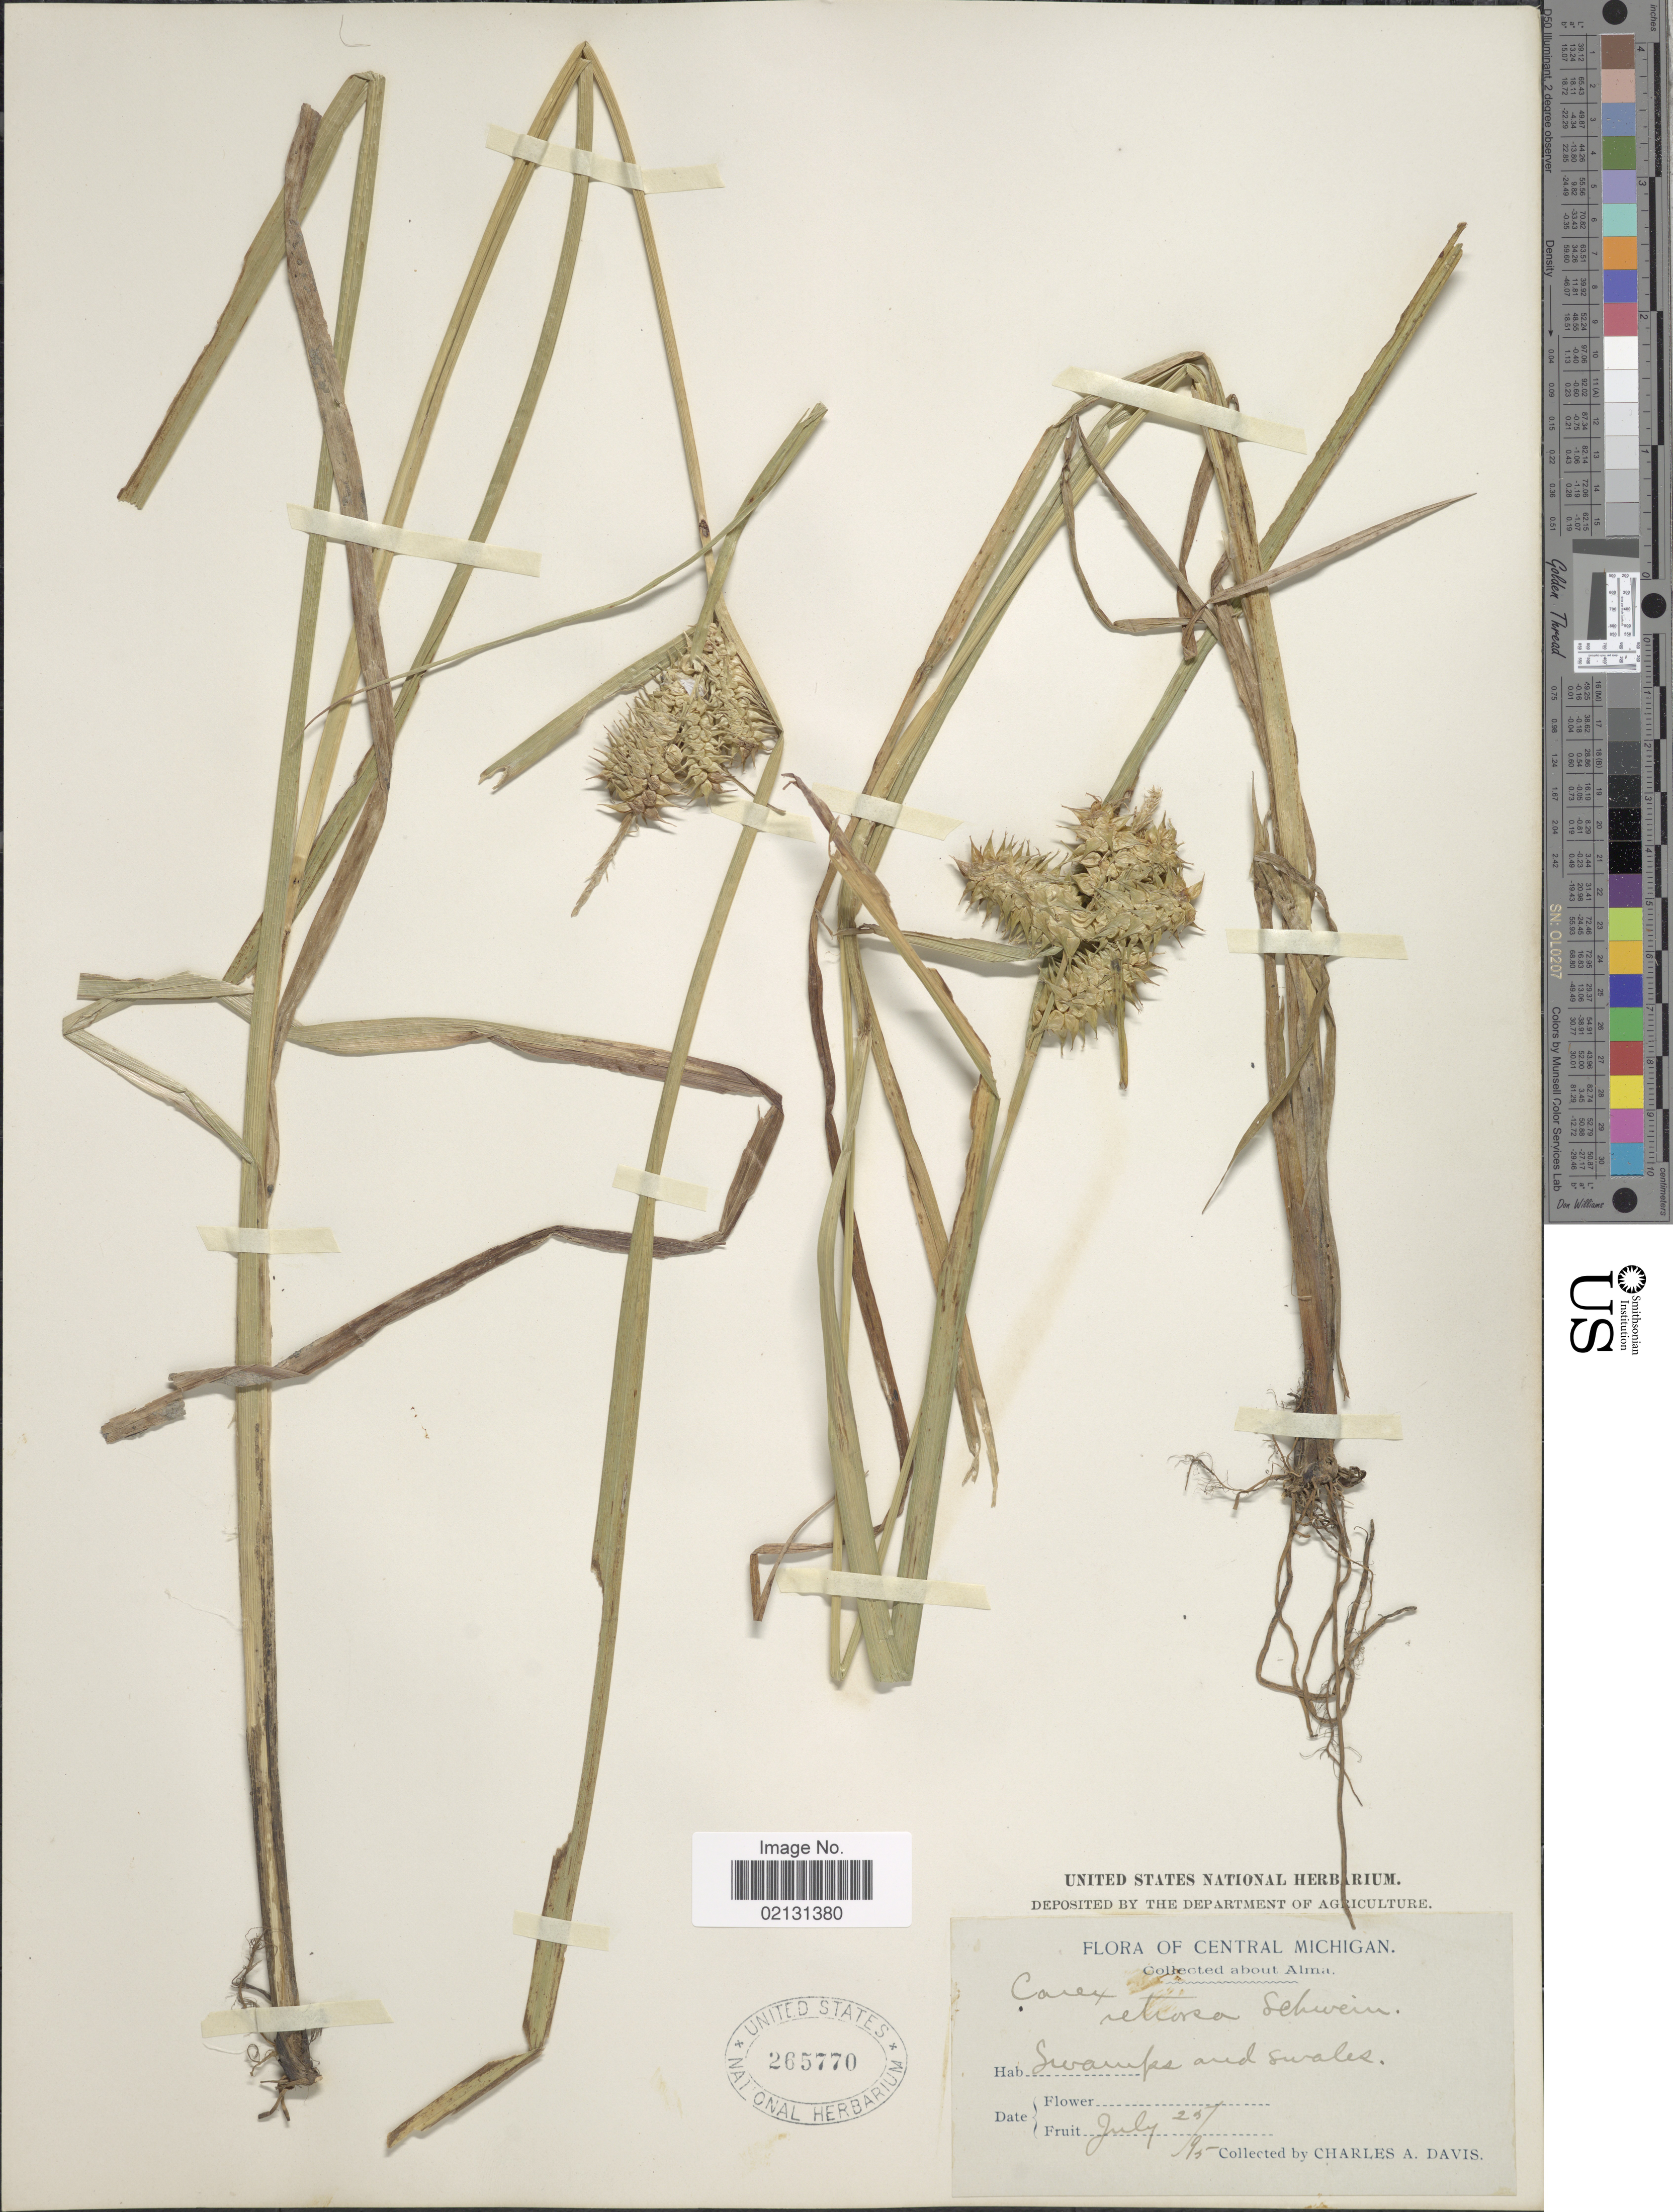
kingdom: Plantae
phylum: Tracheophyta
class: Liliopsida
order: Poales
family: Cyperaceae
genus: Carex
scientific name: Carex retrorsa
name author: Schwein.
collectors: C. Davis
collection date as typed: Transcribed d/m/y: 25/7/95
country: United States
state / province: Michigan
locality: Central Michigan, About Alma, Swamps and Swales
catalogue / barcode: US 265770